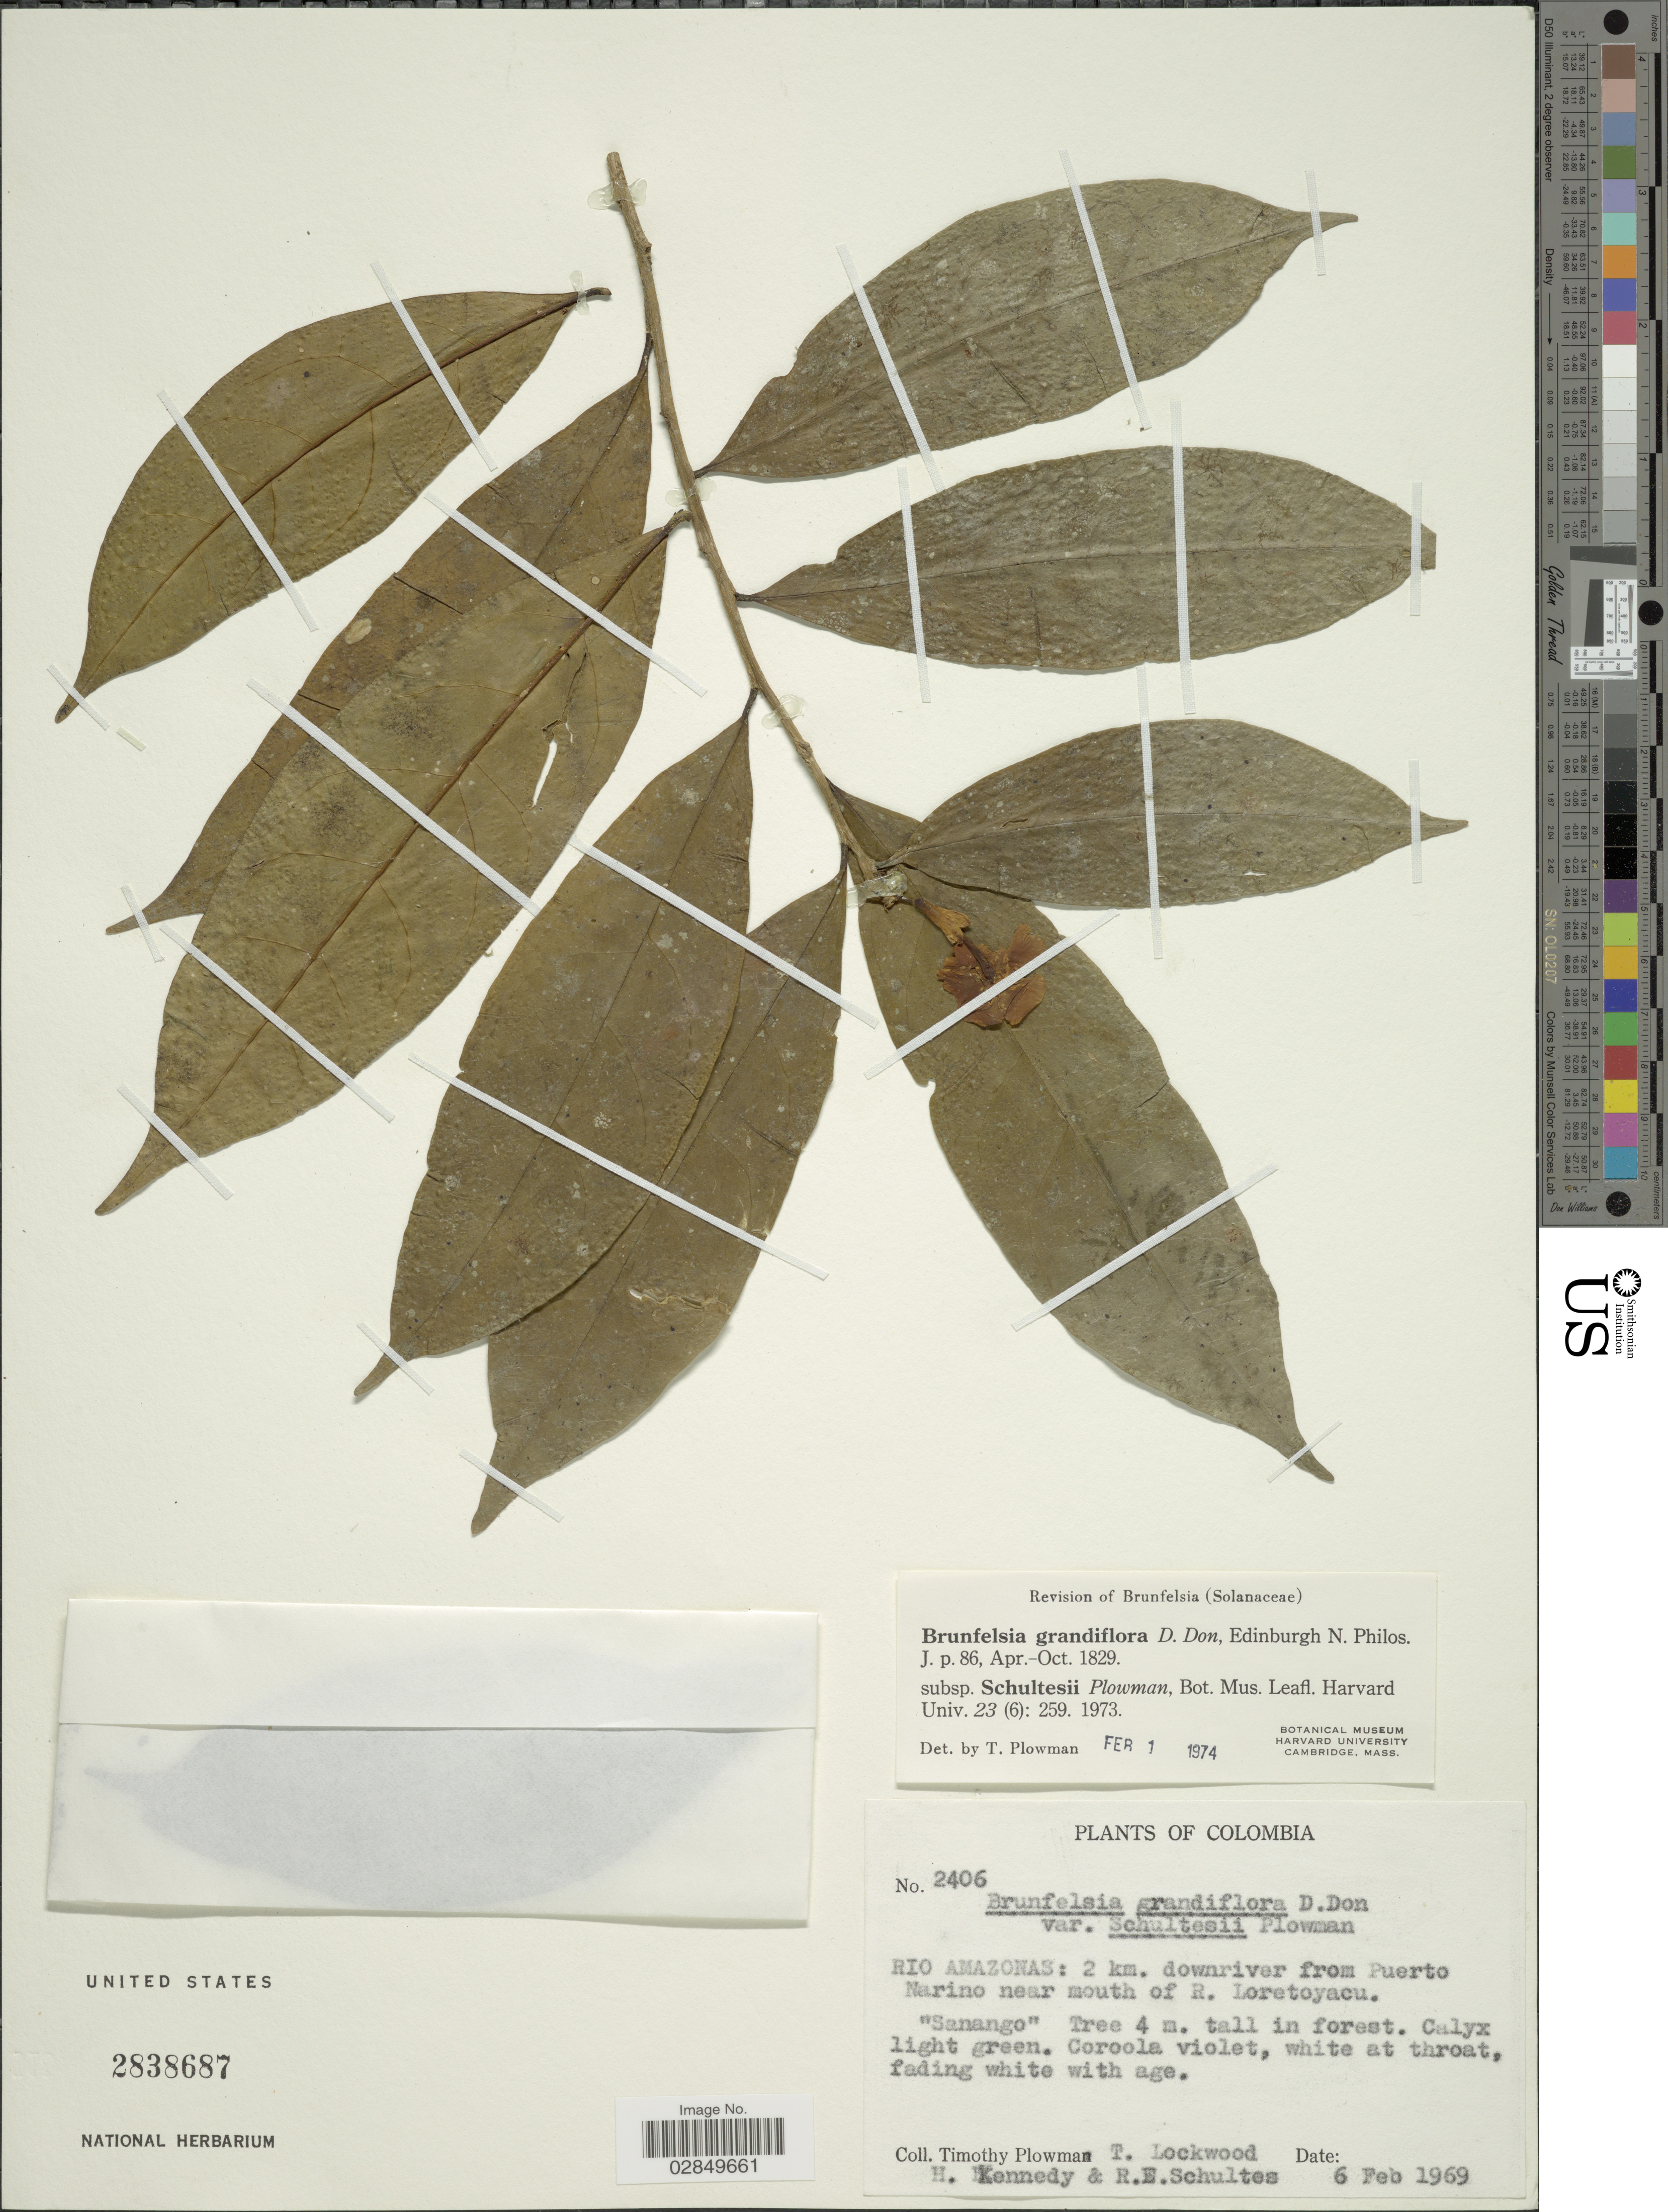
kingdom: Plantae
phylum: Tracheophyta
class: Magnoliopsida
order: Solanales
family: Solanaceae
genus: Brunfelsia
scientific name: Brunfelsia grandiflora subsp. schultesii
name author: Plowman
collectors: T. Plowman, T. Lockwood, H. Kennedy & R. E. Schultes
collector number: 2406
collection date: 1969-02-06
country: Colombia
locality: Rio Amazonas, 2 km. downriver from Puerto Narino near mouth of R. Loretoyacu.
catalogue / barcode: US 2838687